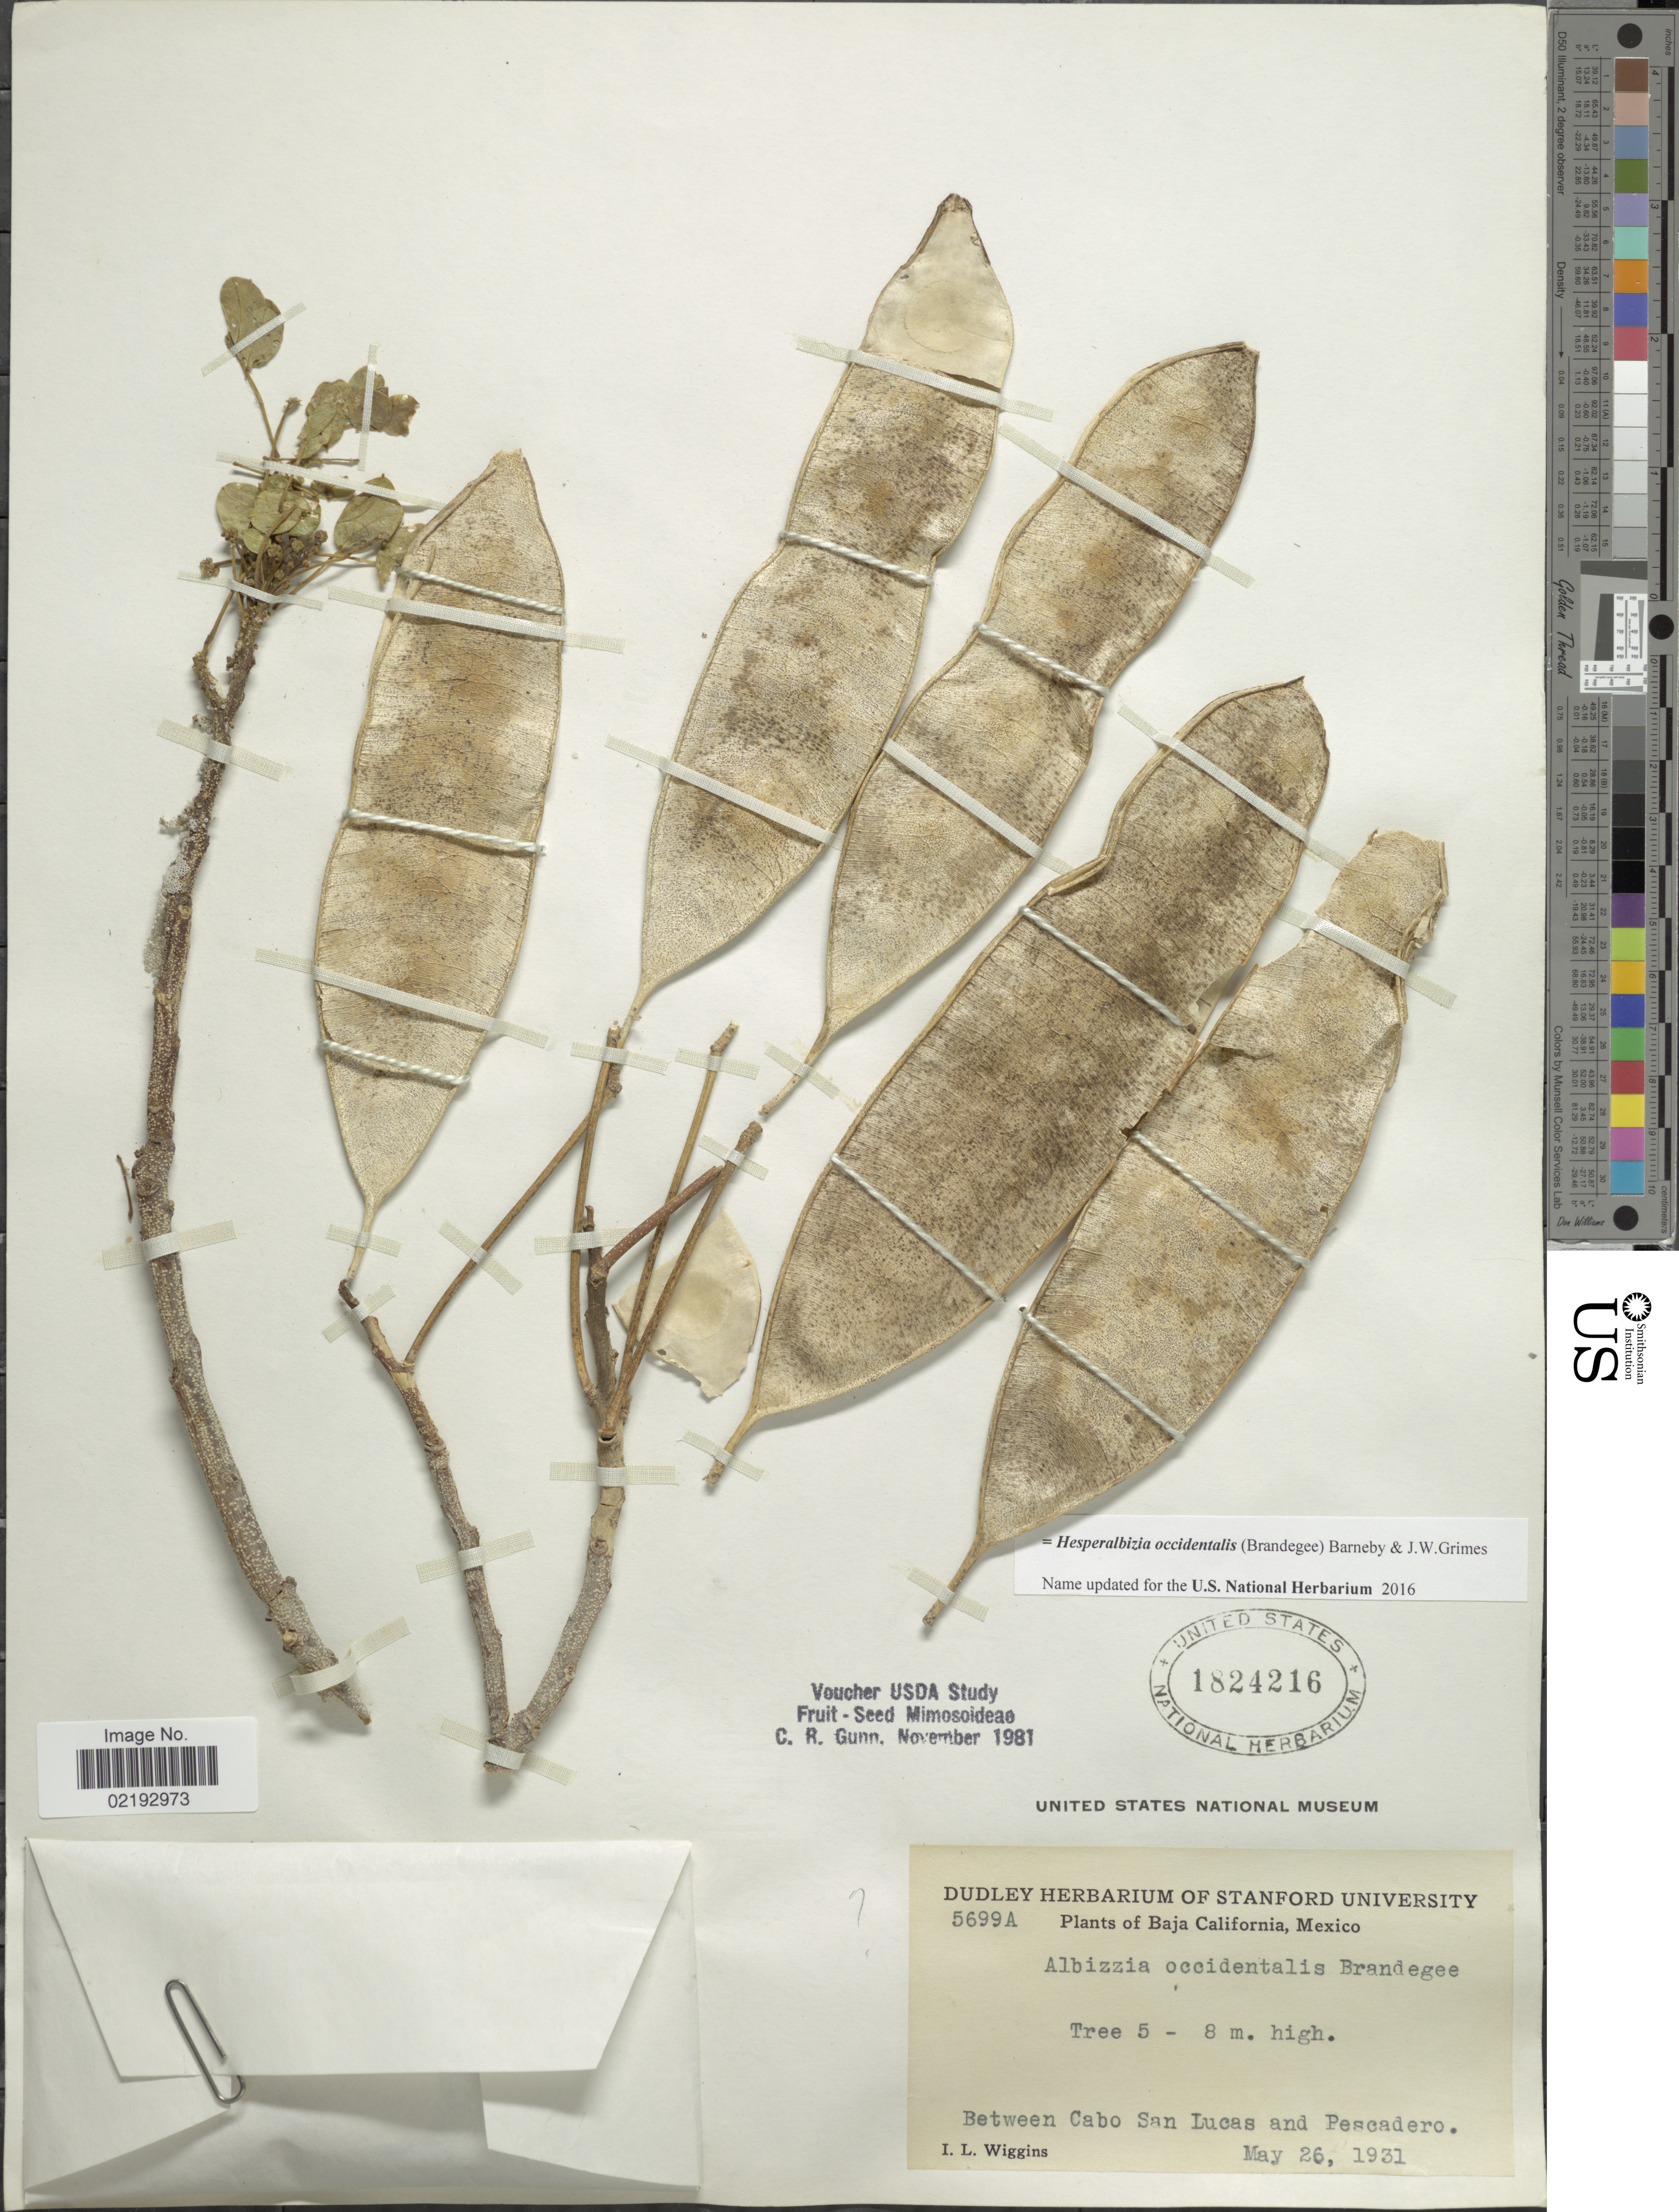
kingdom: Plantae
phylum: Tracheophyta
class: Magnoliopsida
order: Fabales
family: Fabaceae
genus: Hesperalbizia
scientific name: Hesperalbizia occidentalis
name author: (Brandegee) Barneby & J.W. Grimes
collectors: I. L. Wiggins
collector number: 5699A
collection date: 1931-05-26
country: Mexico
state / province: Baja California Sur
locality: Between Cabo San Lucas and Pescadero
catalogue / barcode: US 1824216